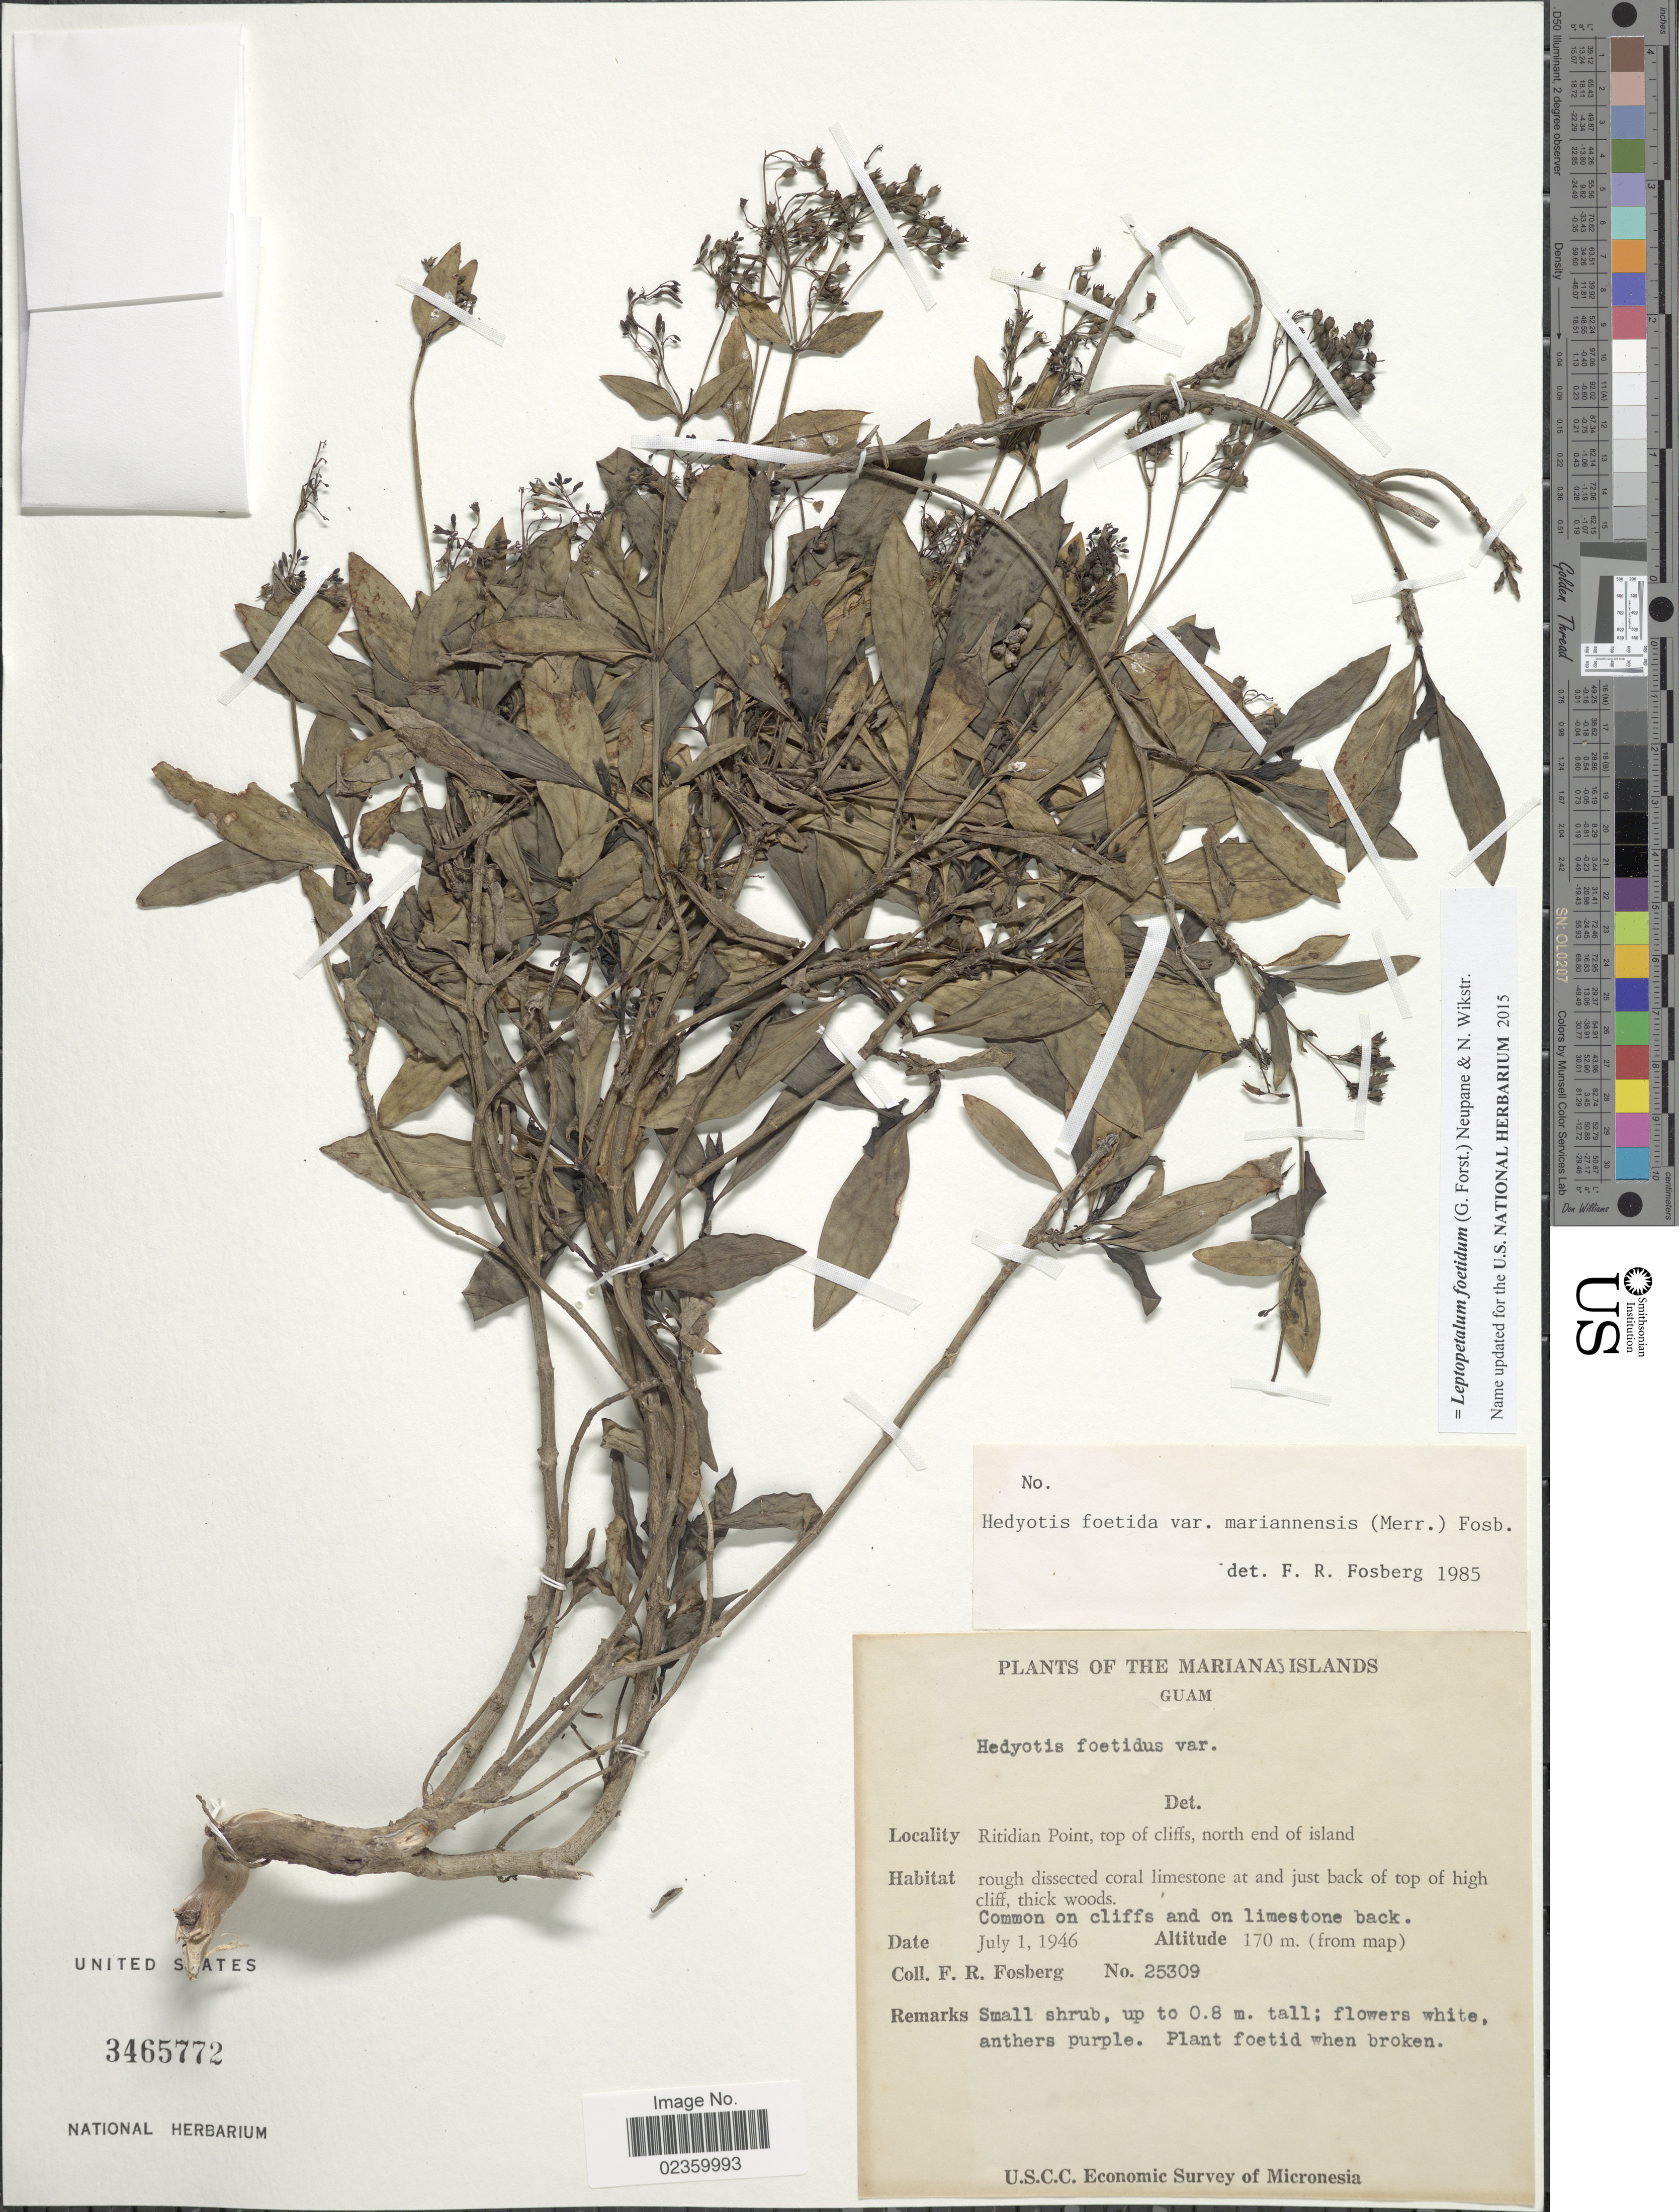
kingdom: Plantae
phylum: Tracheophyta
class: Magnoliopsida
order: Gentianales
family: Rubiaceae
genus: Leptopetalum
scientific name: Leptopetalum foetidum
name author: (G. Forst.) Neupane & N. Wikstr.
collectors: F. R. Fosberg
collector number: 25309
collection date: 1946-07-01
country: Guam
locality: The Marianas Islands. Ritidian Point, top of cliffs, north end of island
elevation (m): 170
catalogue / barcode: US 3465772